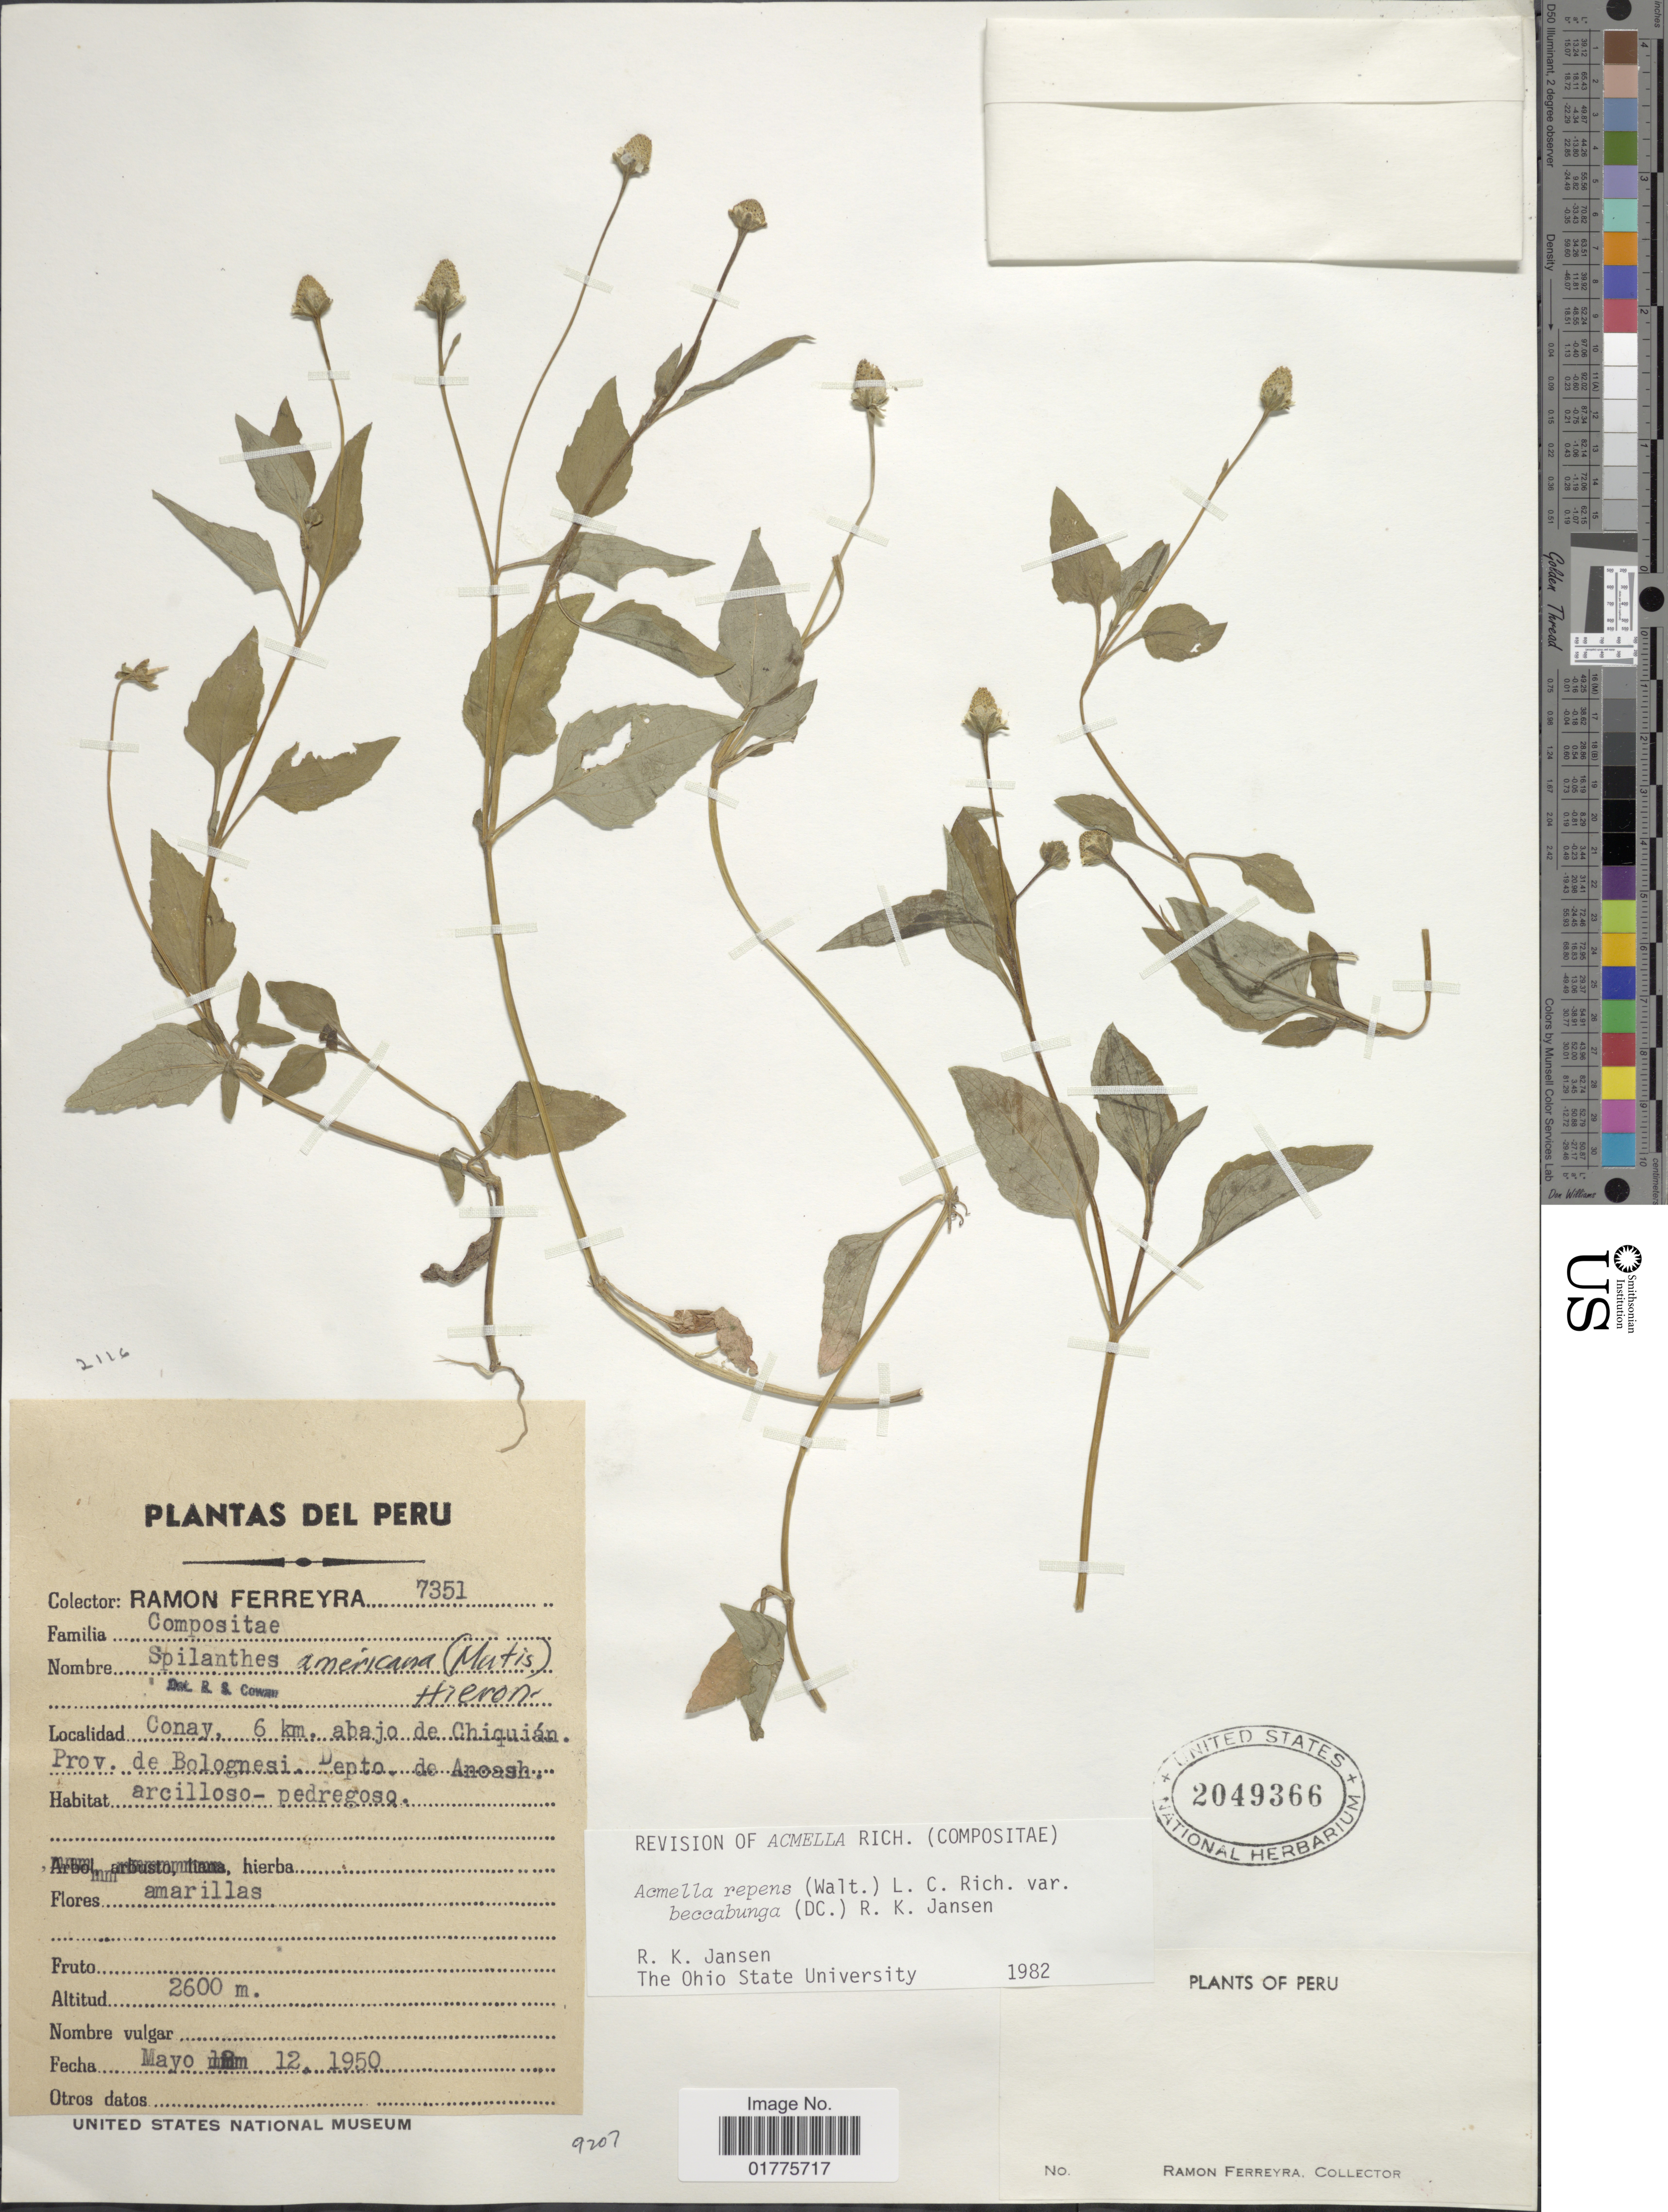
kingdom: Plantae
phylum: Tracheophyta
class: Magnoliopsida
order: Asterales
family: Asteraceae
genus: Acmella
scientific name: Acmella repens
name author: (Walter) Rich.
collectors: R. A. Ferreyra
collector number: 7351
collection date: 1950-05-12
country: Peru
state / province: Ancash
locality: Conay, 6 km. abajo de Chiquián, Prov. de Bolognesi, arcilloso- pedregoso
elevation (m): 2600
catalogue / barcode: US 2049366